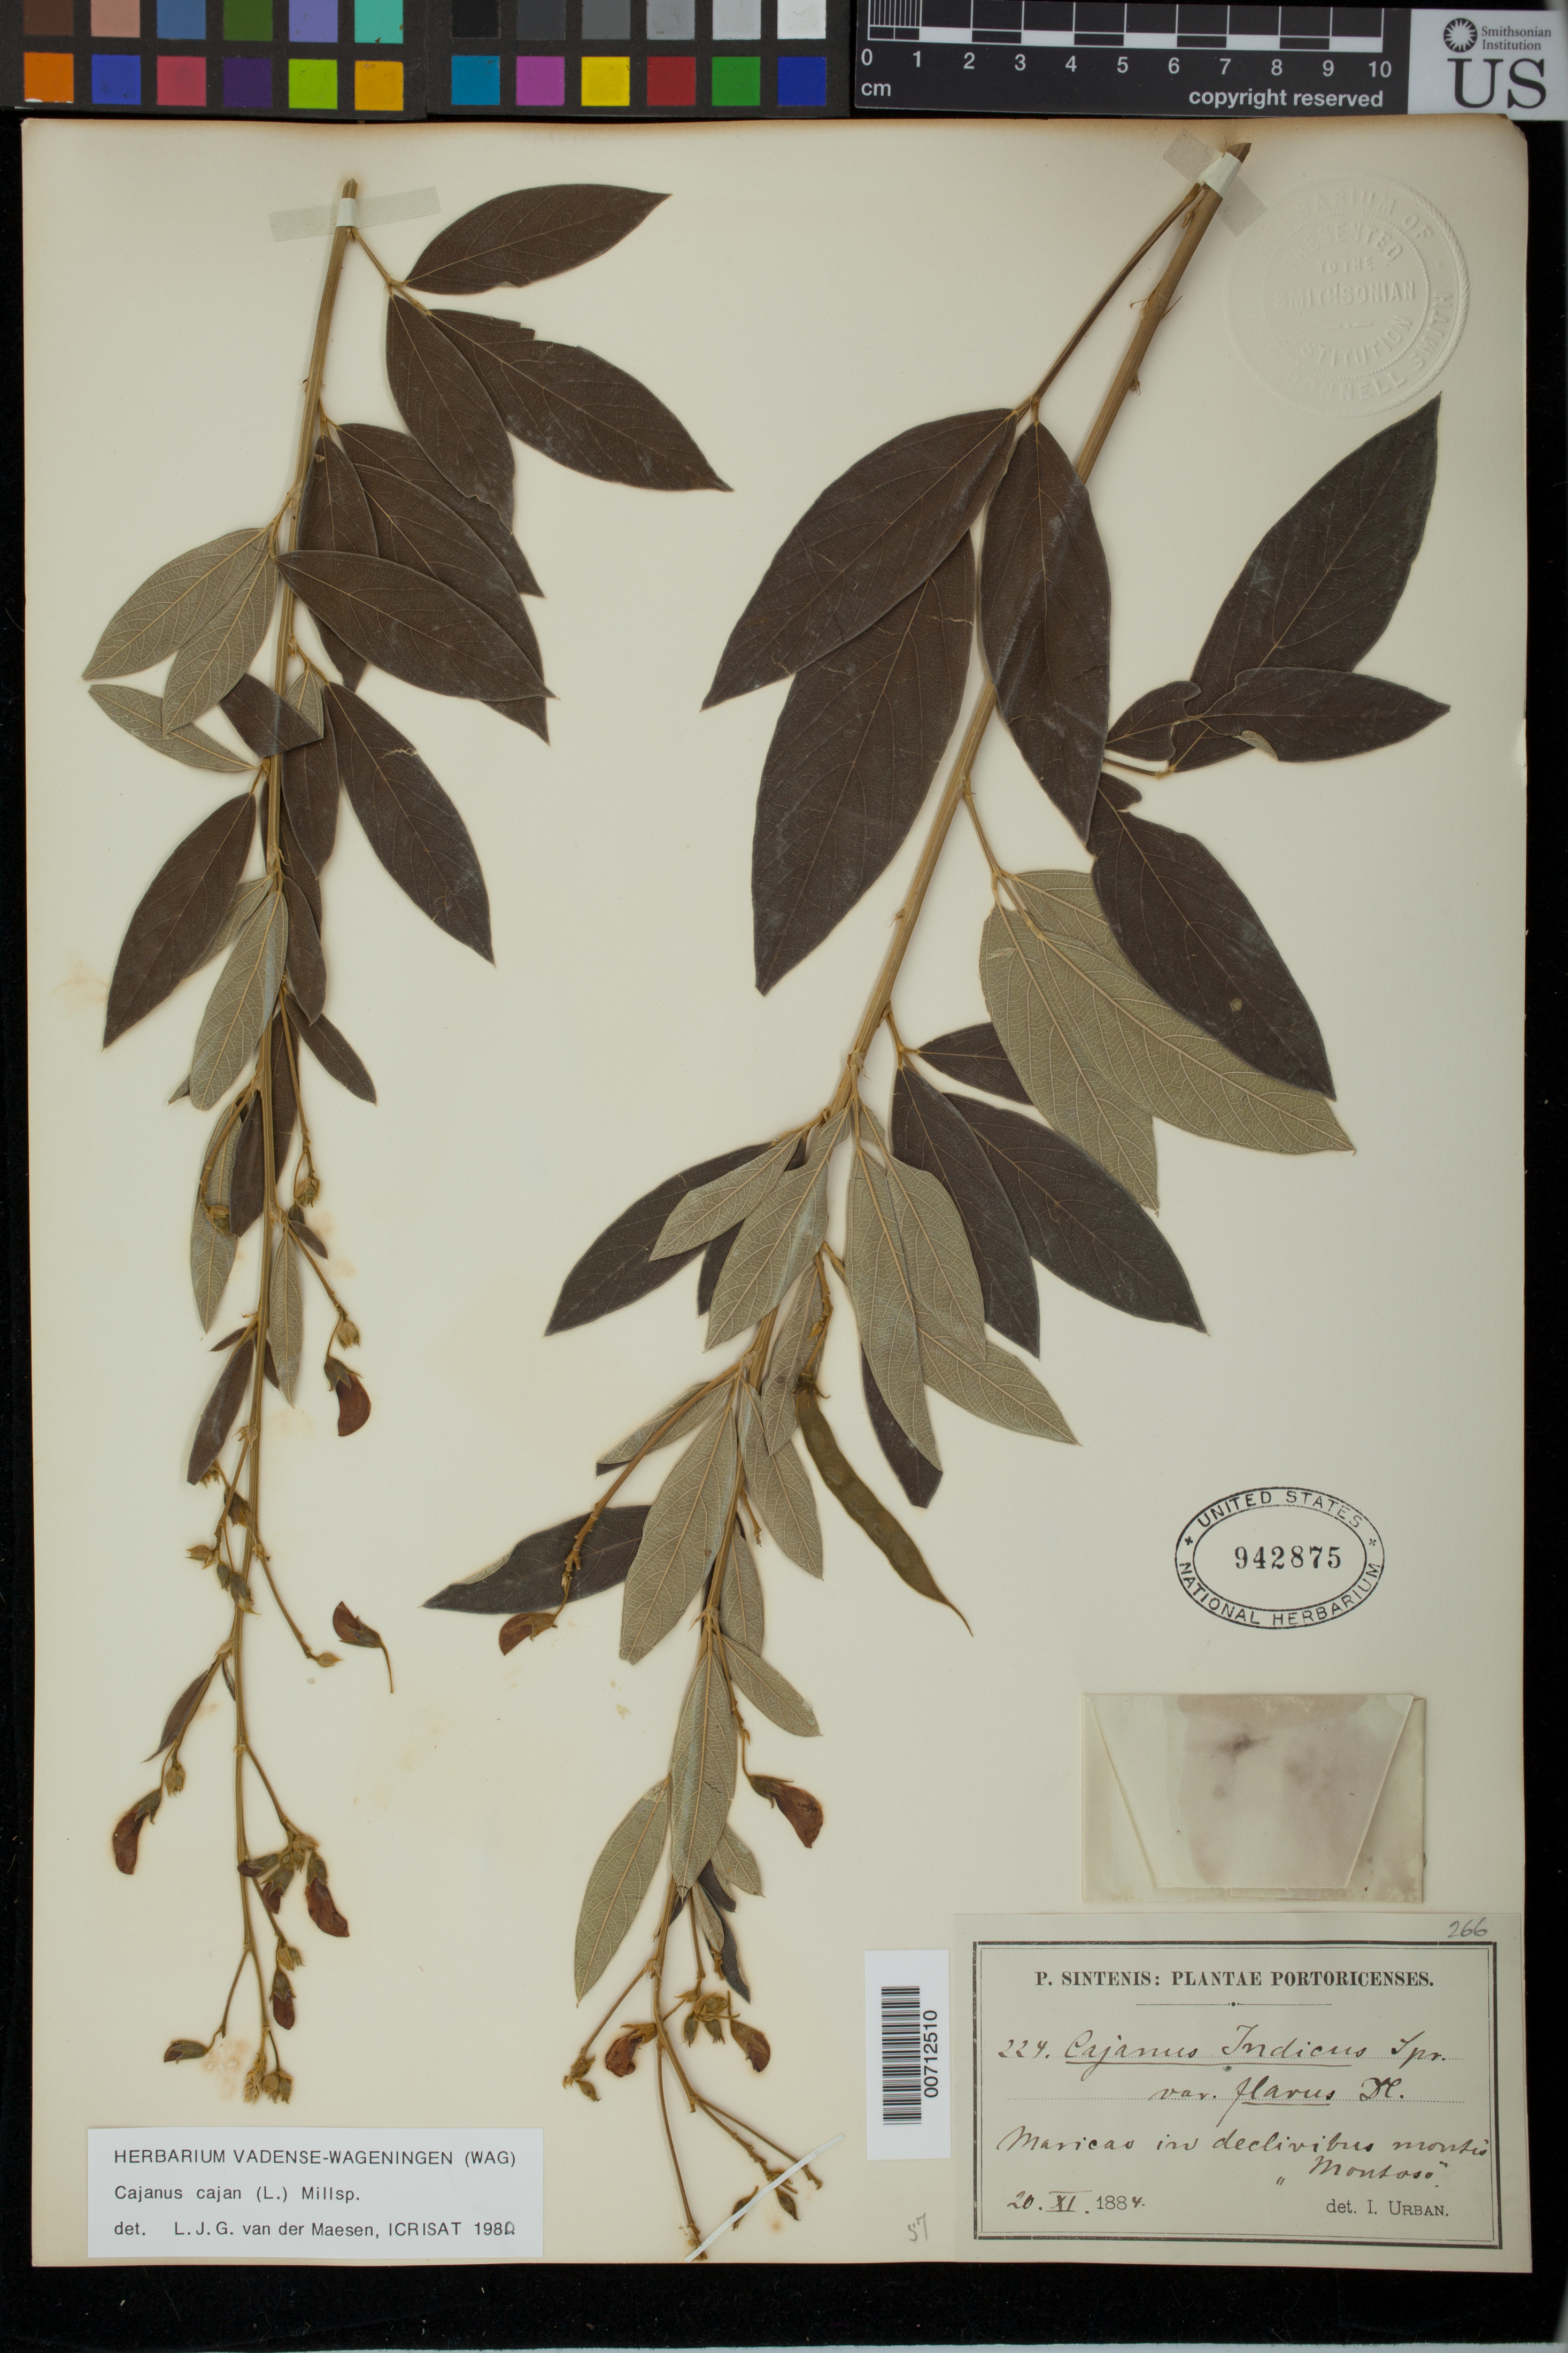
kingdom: Plantae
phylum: Tracheophyta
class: Magnoliopsida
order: Fabales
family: Fabaceae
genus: Cajanus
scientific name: Cajanus cajan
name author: (L.) Huth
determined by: Van Der Maesen, L. J. G., (WAG), Wageningen University (Netherlands)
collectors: P. Sintenis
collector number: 224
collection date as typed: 20 Nov 1884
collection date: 1884-11-20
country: Puerto Rico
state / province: Maricao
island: Greater Antilles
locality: In declivibus Montis Montoso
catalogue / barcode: US 942875